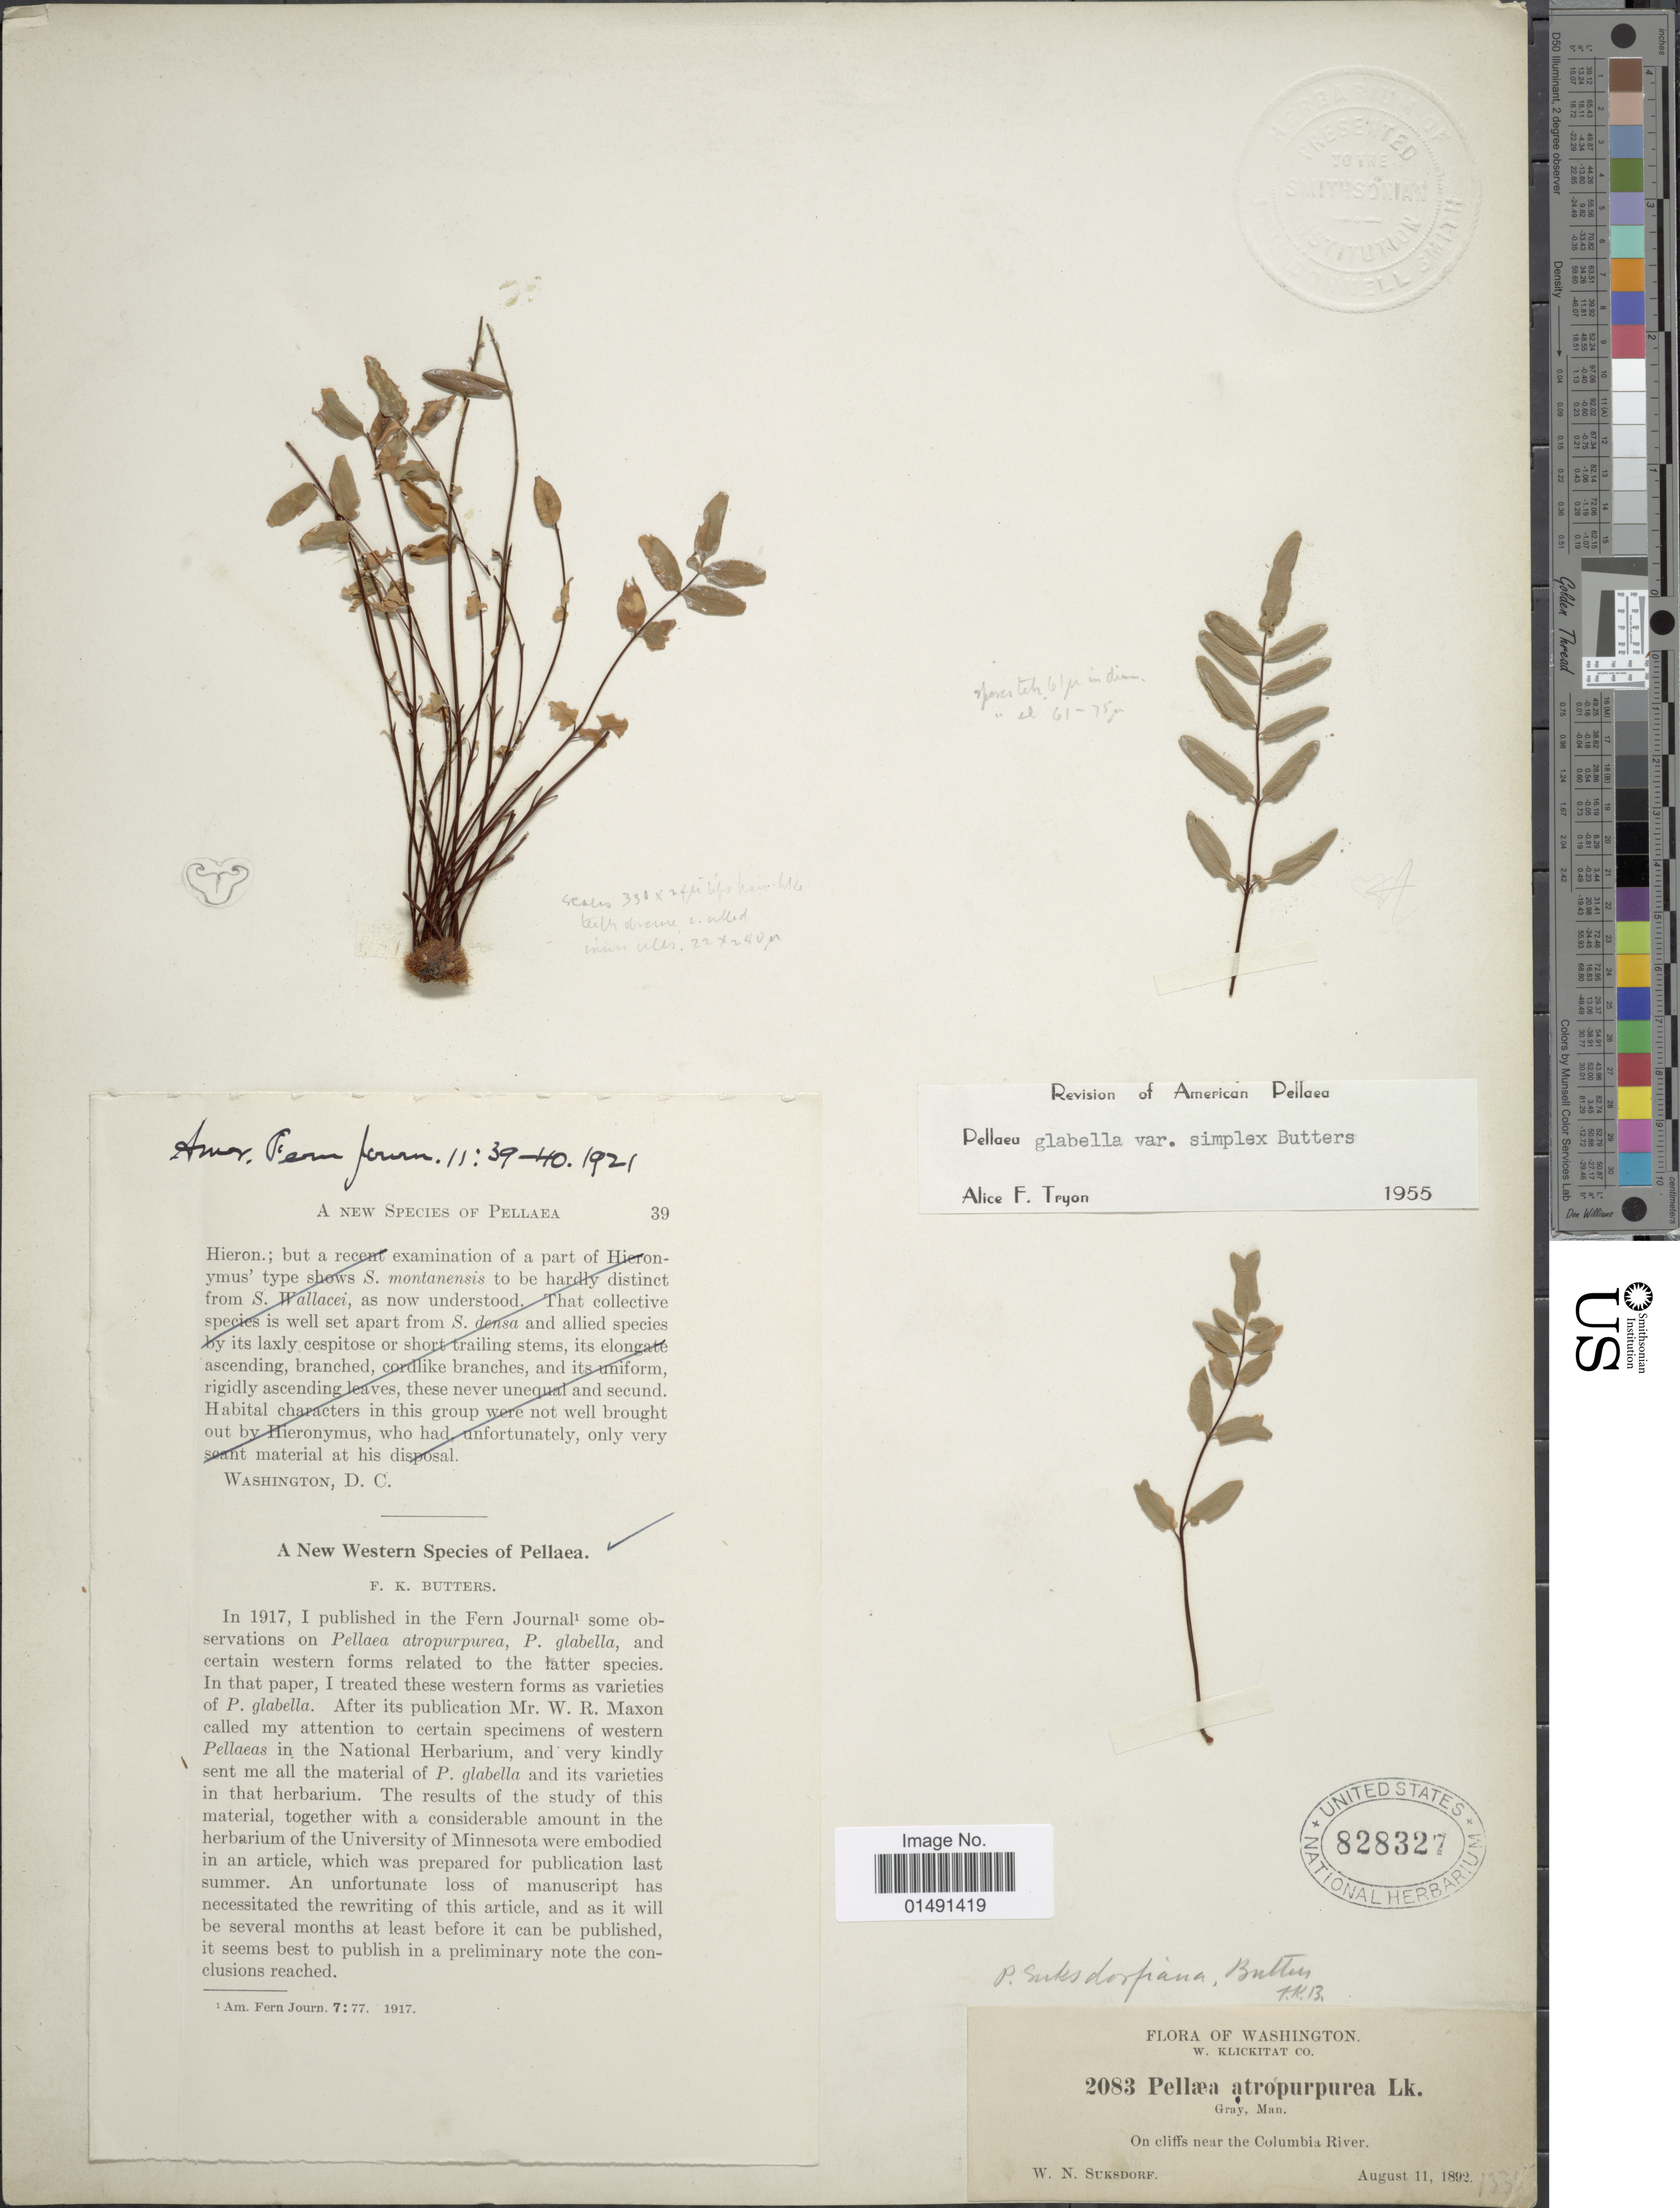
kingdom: Plantae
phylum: Tracheophyta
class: Polypodiopsida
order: Polypodiales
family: Pteridaceae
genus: Pellaea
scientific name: Pellaea glabella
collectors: W. N. Suksdorf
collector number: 2083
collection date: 1892-08-11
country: United States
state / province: Washington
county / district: Klickitat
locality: W. Klickitat Co, On cliffs near the Colombia River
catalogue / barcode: US 828327